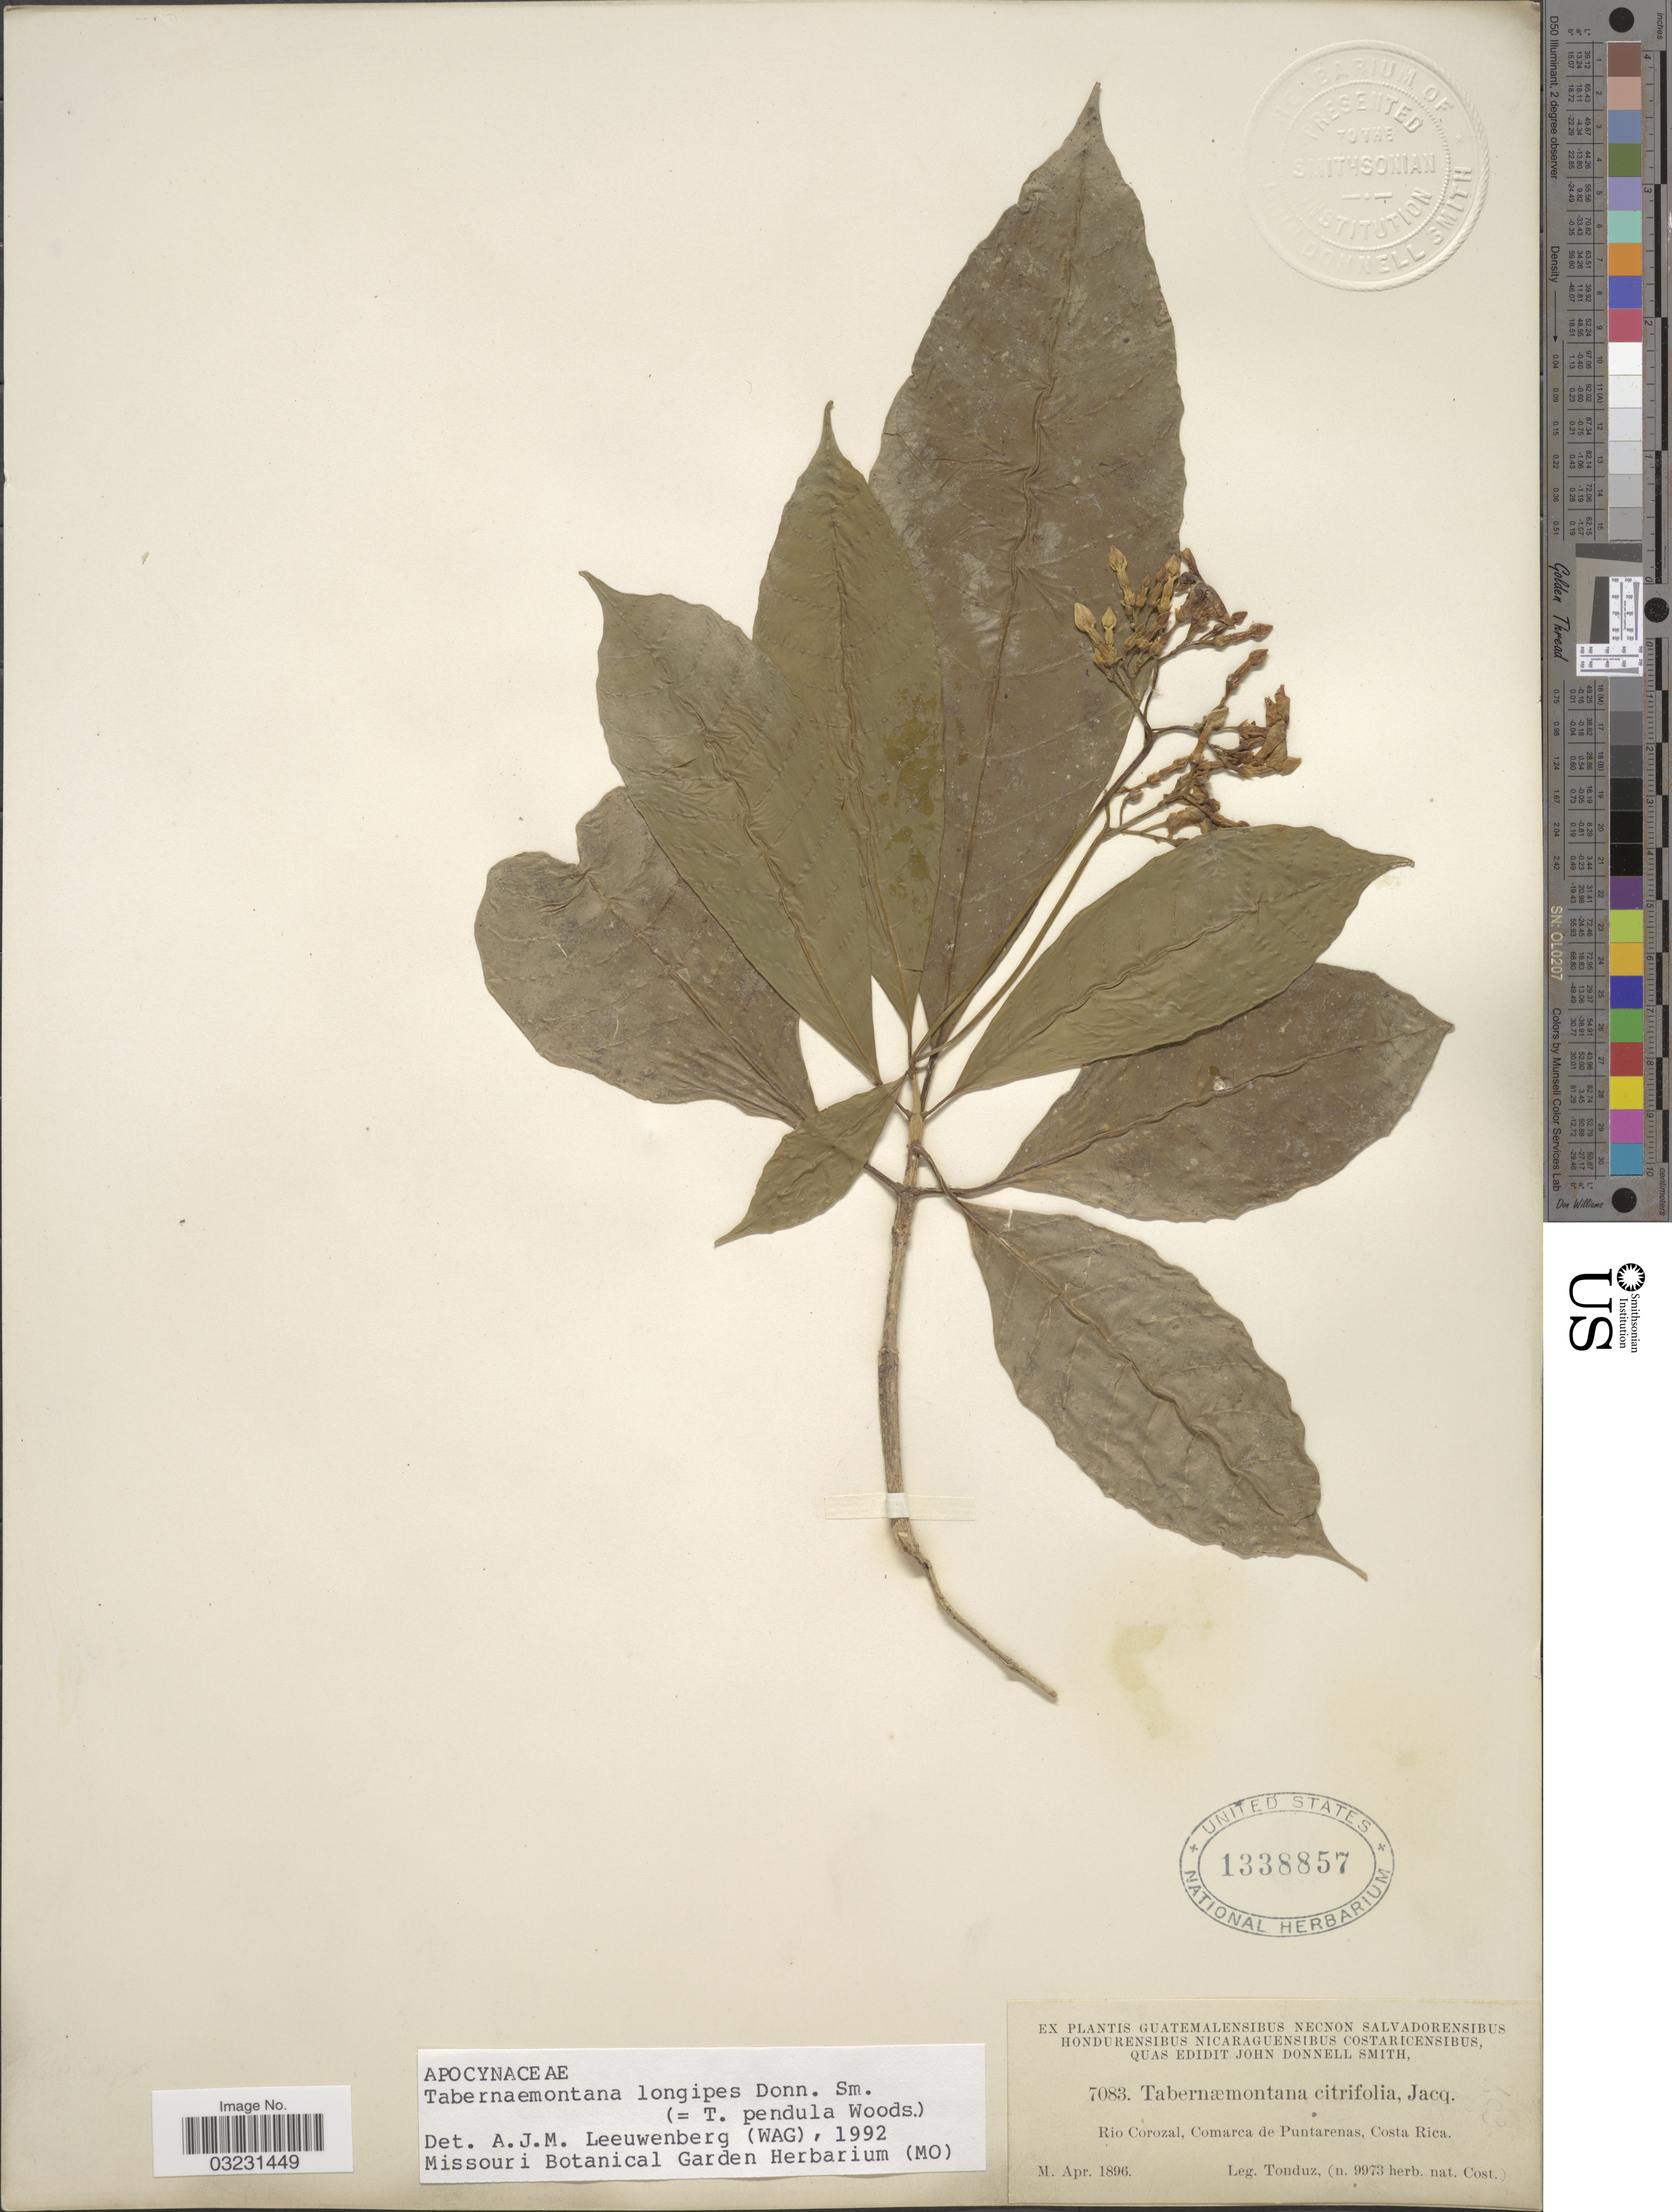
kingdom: Plantae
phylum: Tracheophyta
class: Magnoliopsida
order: Gentianales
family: Apocynaceae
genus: Tabernaemontana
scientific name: Tabernaemontana longipes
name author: Donn. Sm.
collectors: Tonduz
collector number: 7083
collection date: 1896-04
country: Costa Rica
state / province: Puntarenas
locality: Rio Corozal, Comarca de Puntarenas.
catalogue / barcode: US 1338857